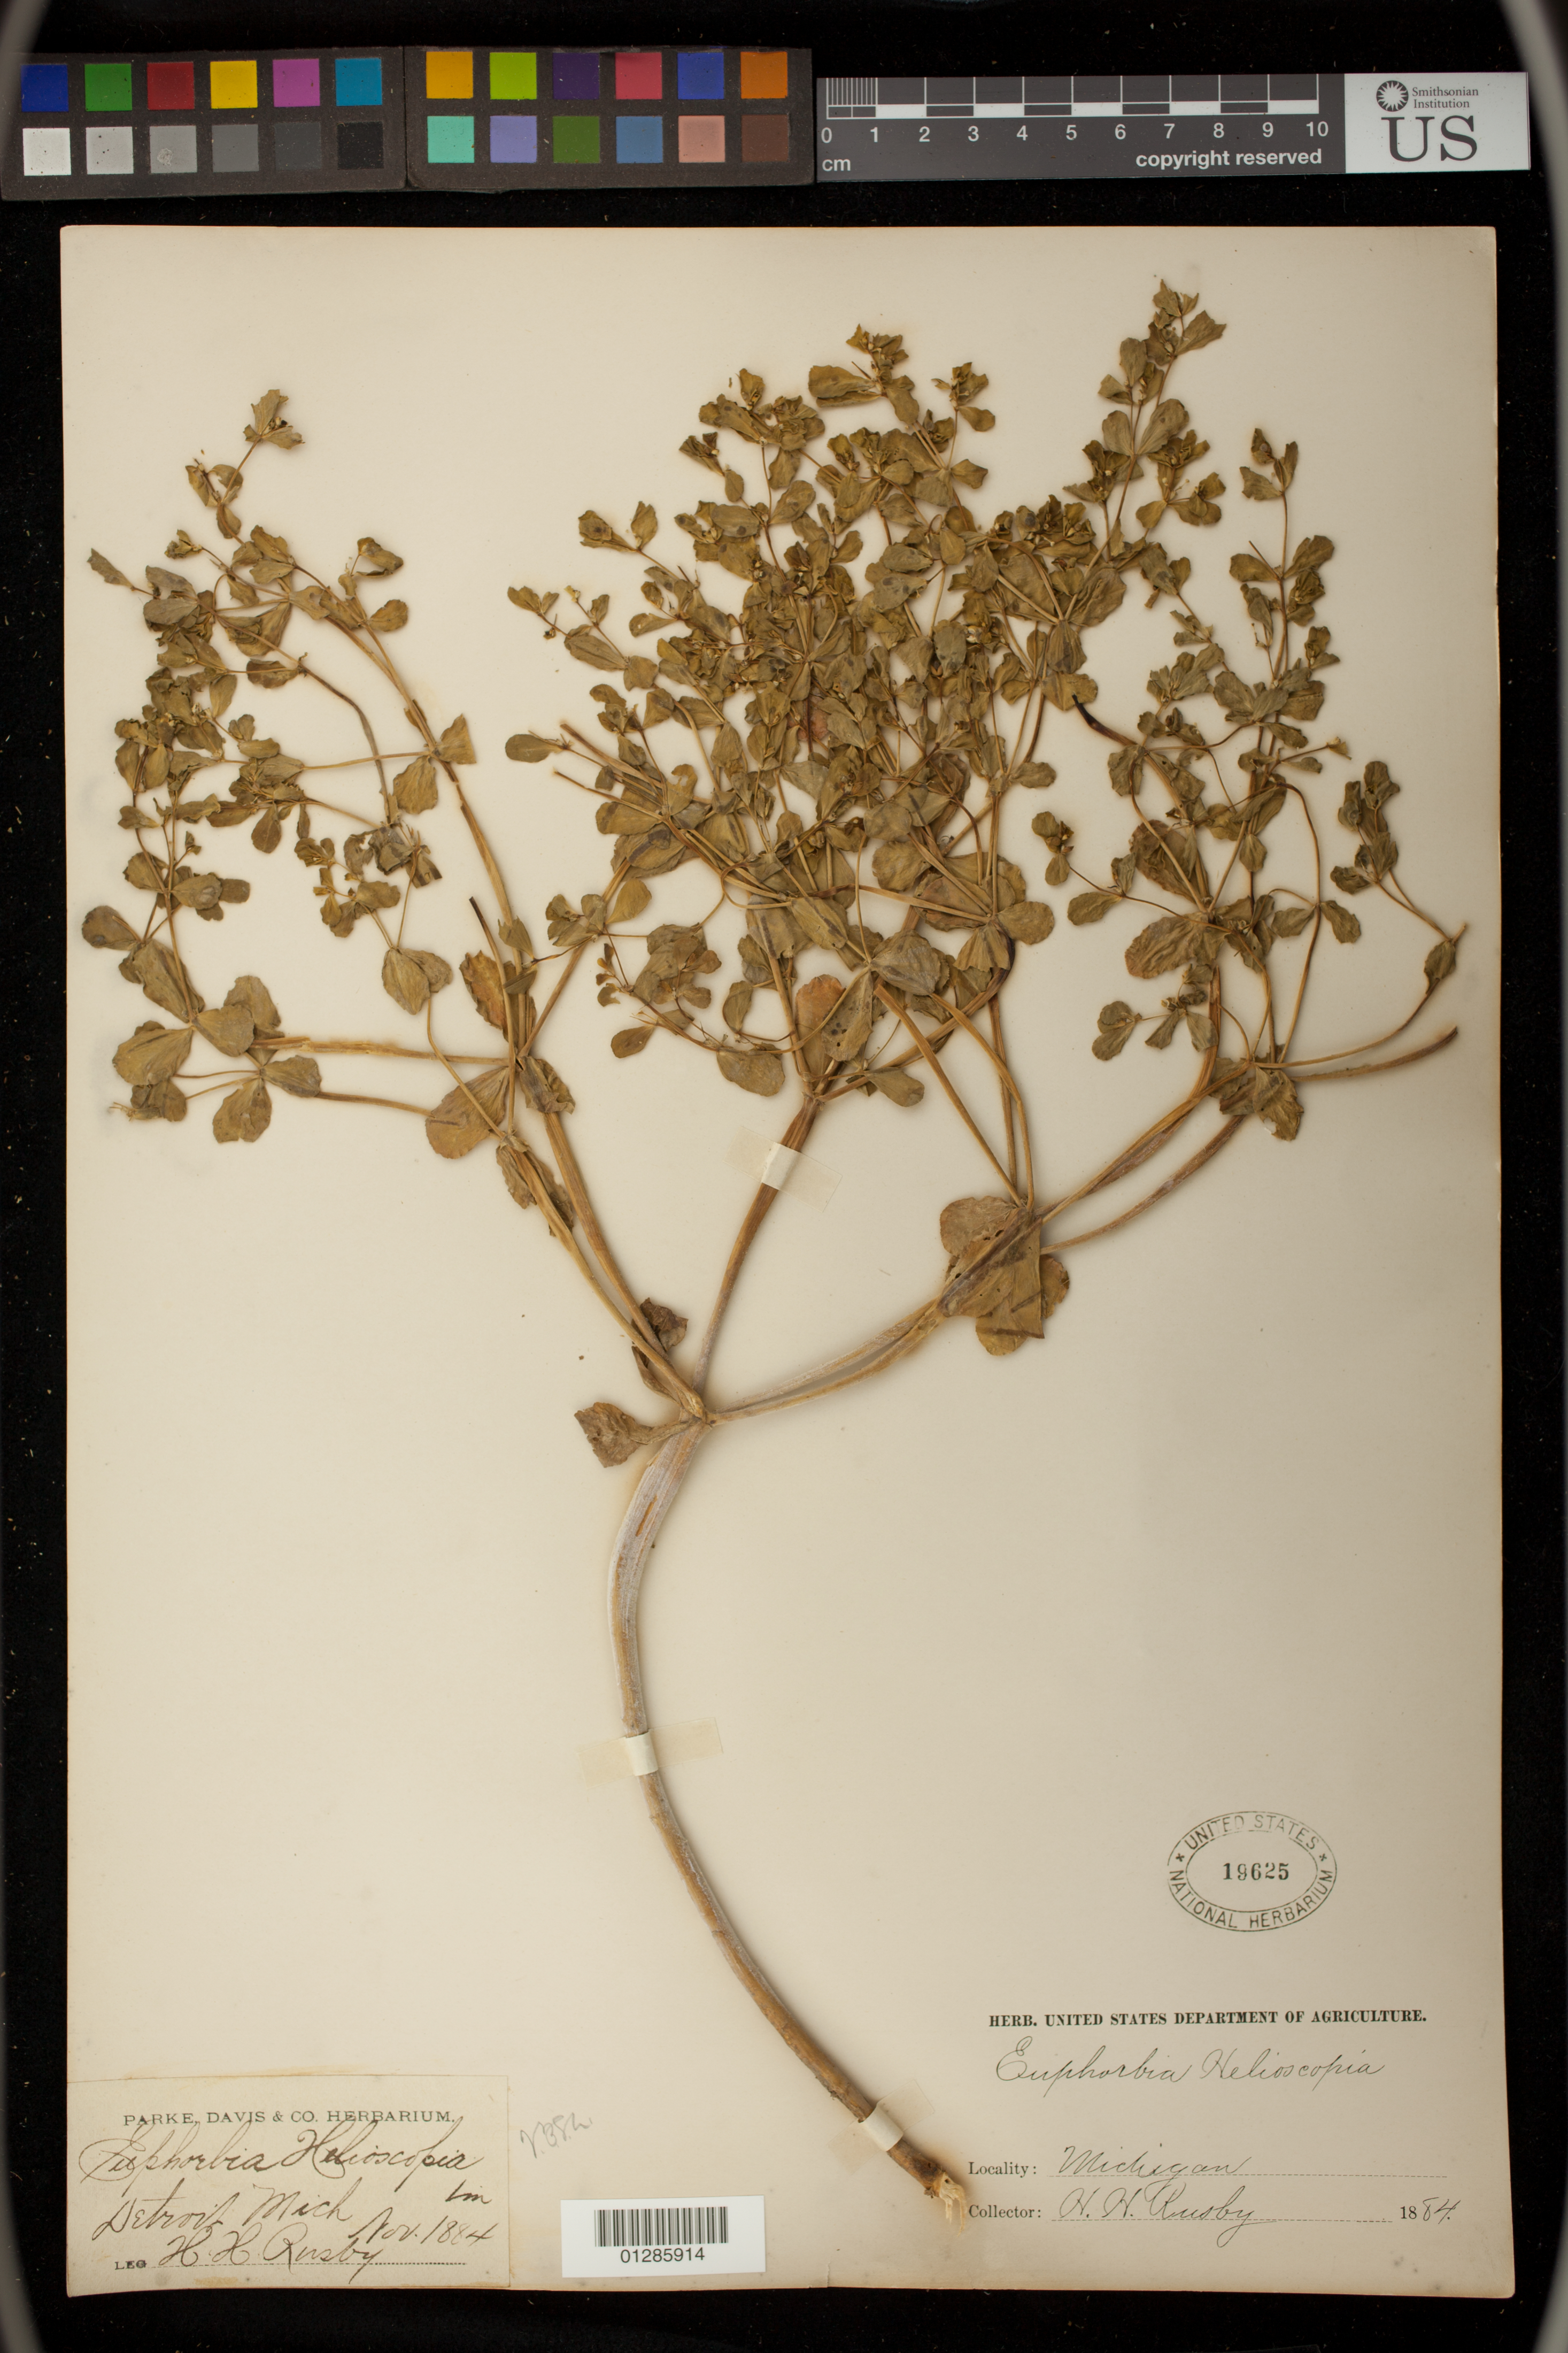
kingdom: Plantae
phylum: Tracheophyta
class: Magnoliopsida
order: Malpighiales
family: Euphorbiaceae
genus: Euphorbia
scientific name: Euphorbia helioscopia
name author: L.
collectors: H. H. Rusby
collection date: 1884-11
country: United States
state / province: Michigan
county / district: Wayne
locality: Detroit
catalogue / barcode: US 19625